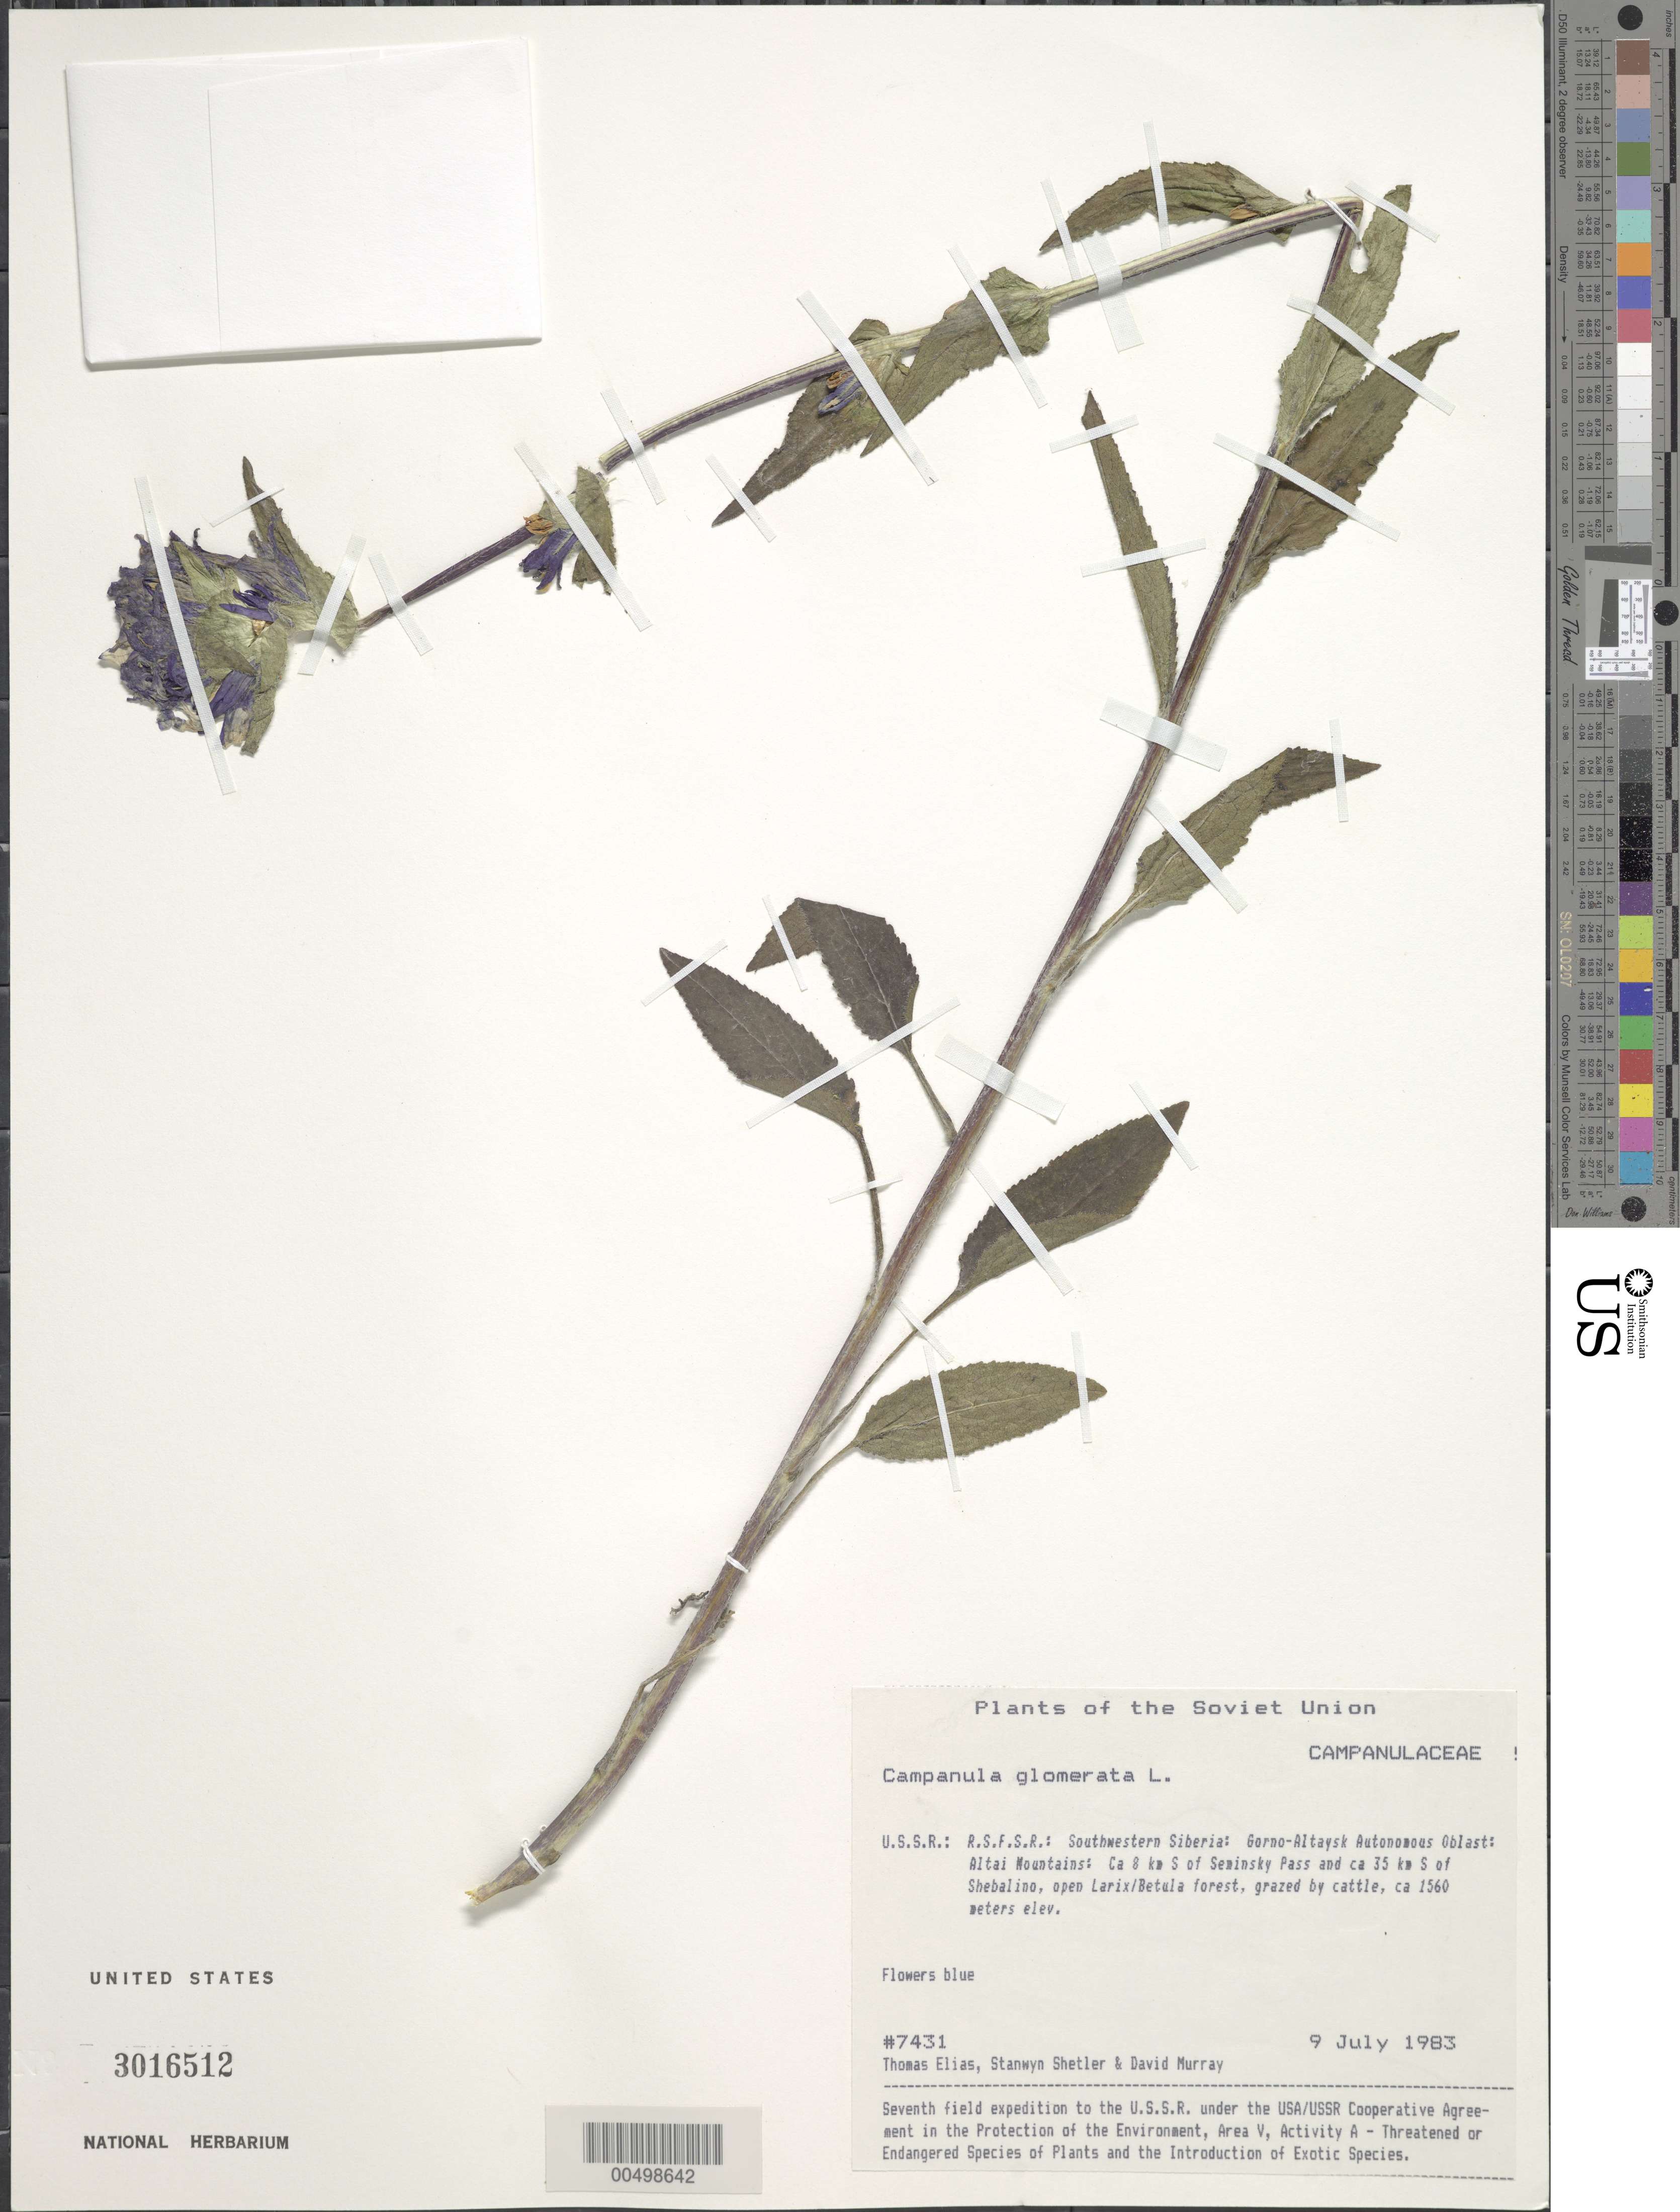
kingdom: Plantae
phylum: Tracheophyta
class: Magnoliopsida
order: Asterales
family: Campanulaceae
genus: Campanula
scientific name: Campanula glomerata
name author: L.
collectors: T. Elias, S. Shetler & D. F. Murray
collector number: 7431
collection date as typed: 09 Jul 1983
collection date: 1983-07-09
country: Russian Federation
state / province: Altai Republic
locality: Altai Mountains, ca. 8 km S of Seminsky Pass and ca. 35 km S of Shebalino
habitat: open Larix/Betula forest, grazed by cattle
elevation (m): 1560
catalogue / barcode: US 3016512